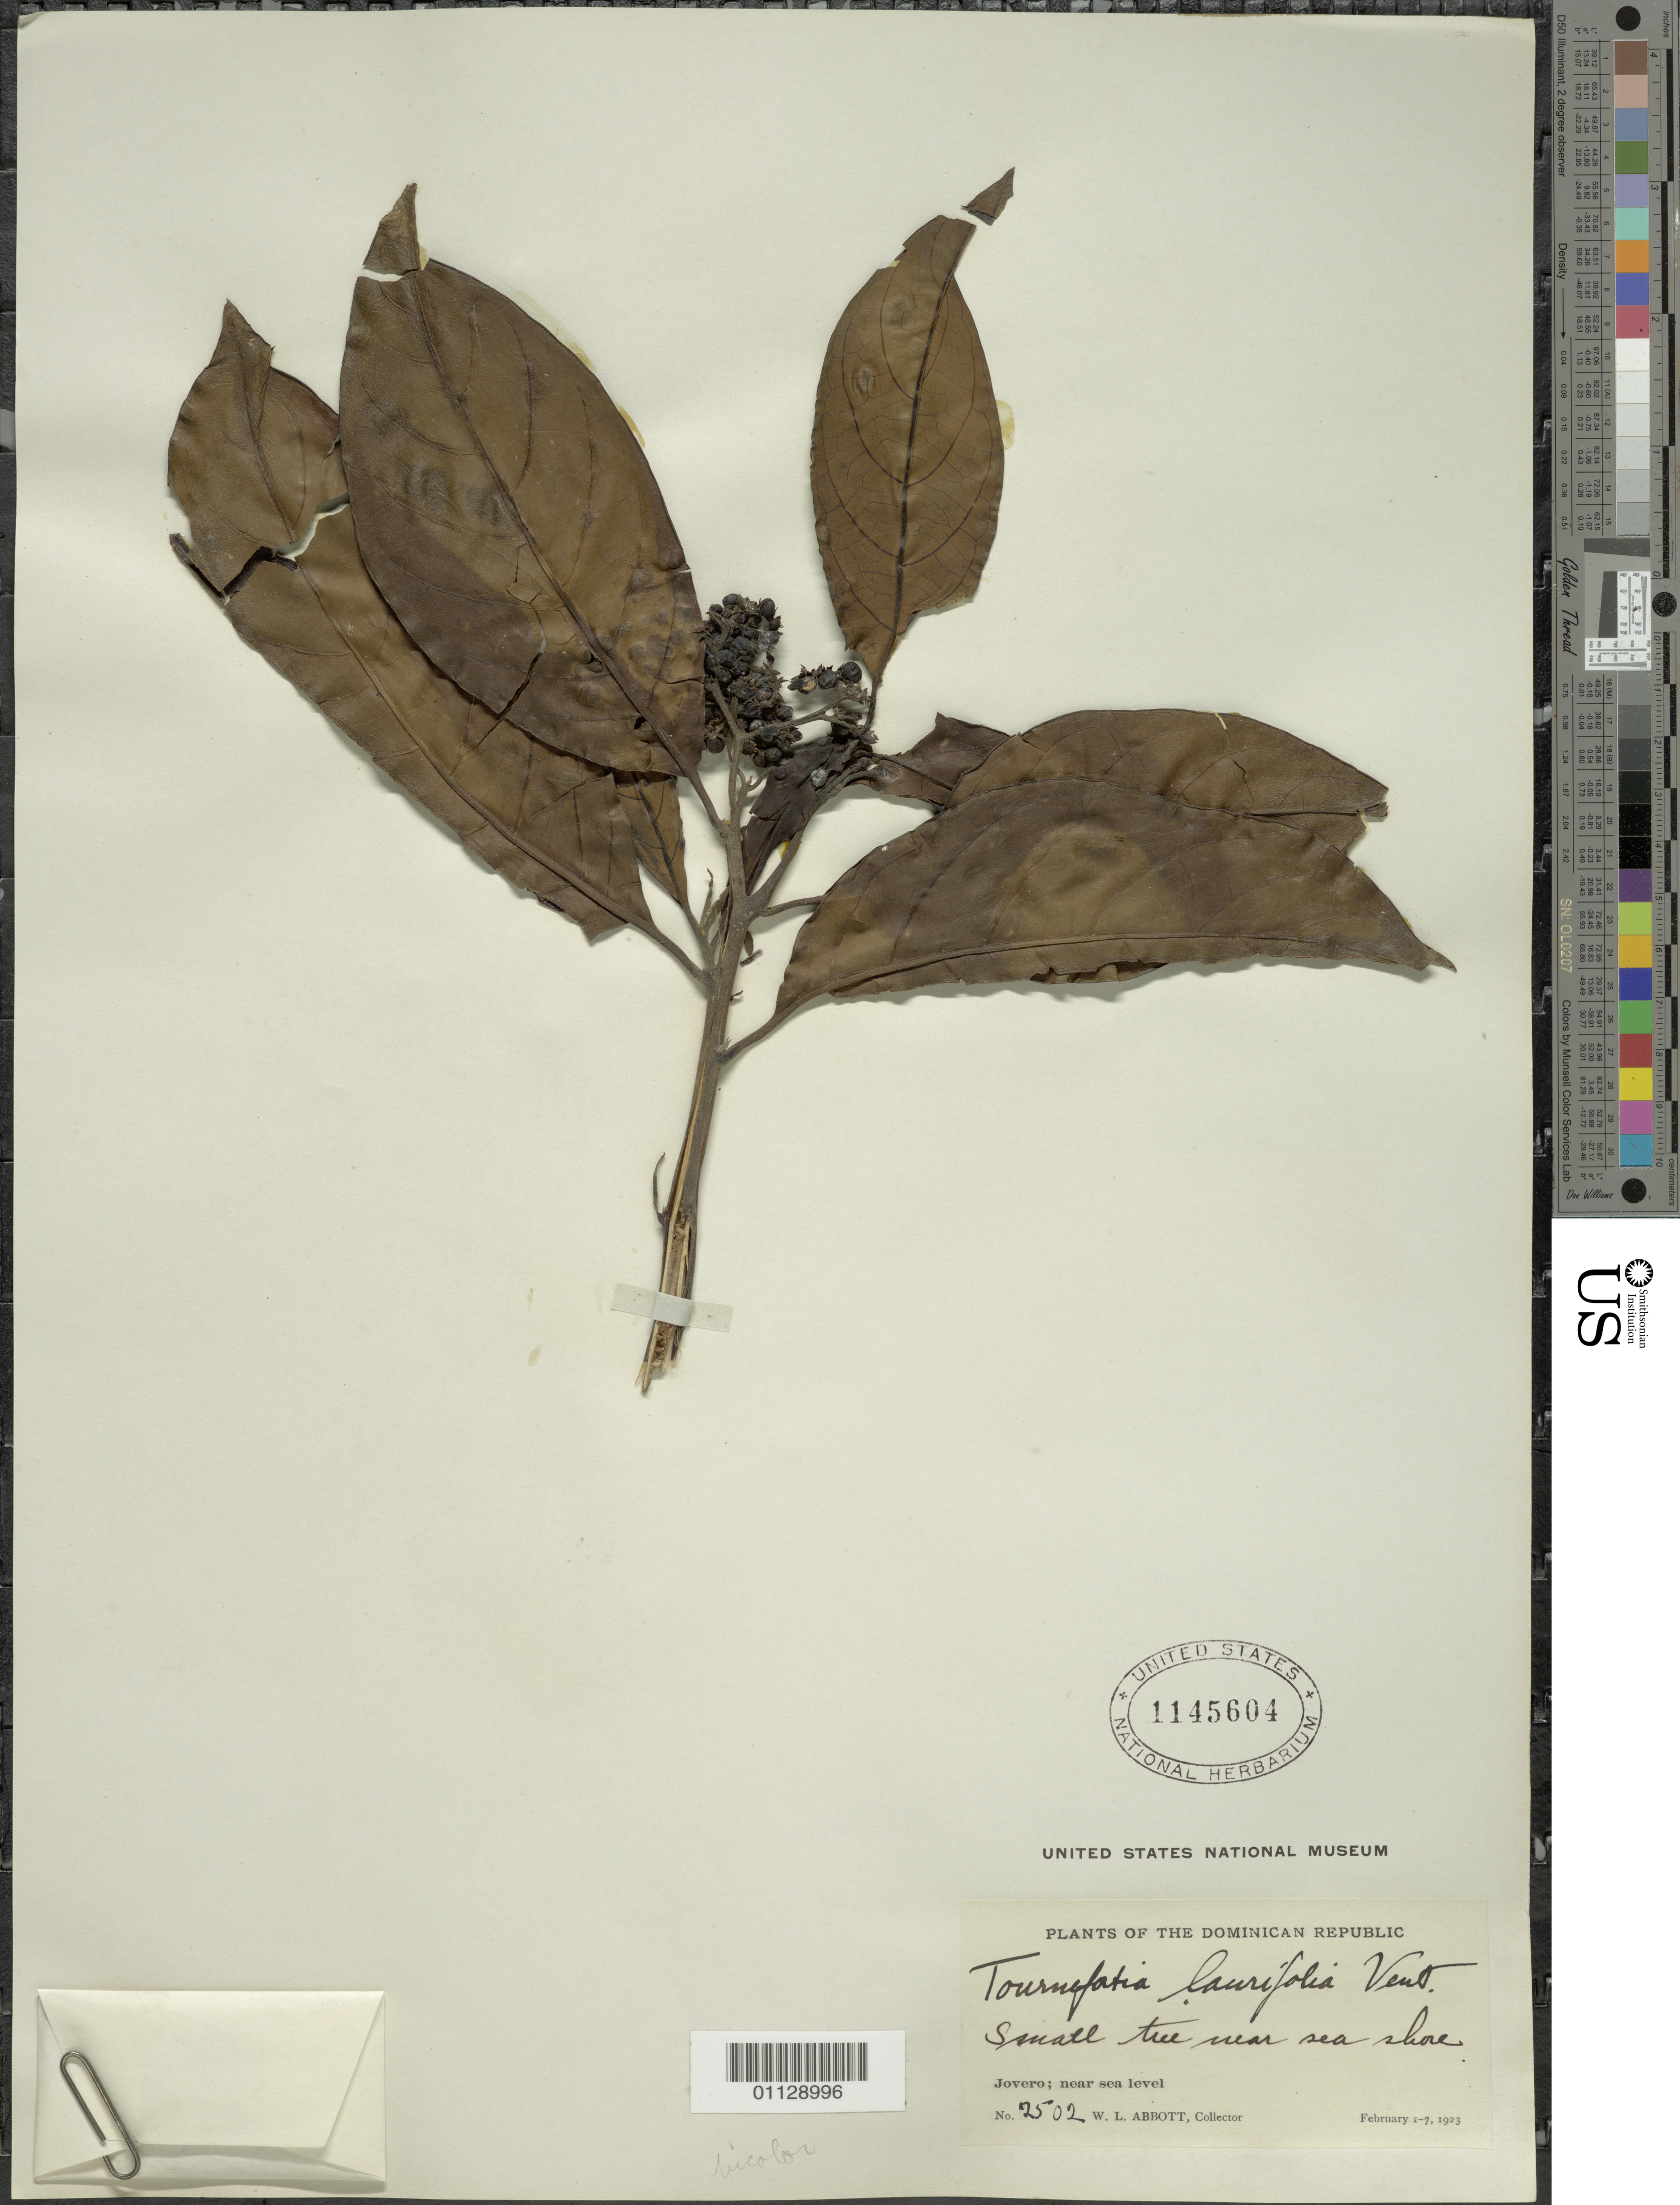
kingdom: Plantae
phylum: Tracheophyta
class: Magnoliopsida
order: Boraginales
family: Heliotropiaceae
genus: Tournefortia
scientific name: Tournefortia bicolor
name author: Sw.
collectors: W. L. Abbott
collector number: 2502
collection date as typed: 01 Feb 1923 to 07 Feb 1923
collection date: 1923-02-01/1923-02-07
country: Dominican Republic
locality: Jovero, near sea level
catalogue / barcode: US 1145604